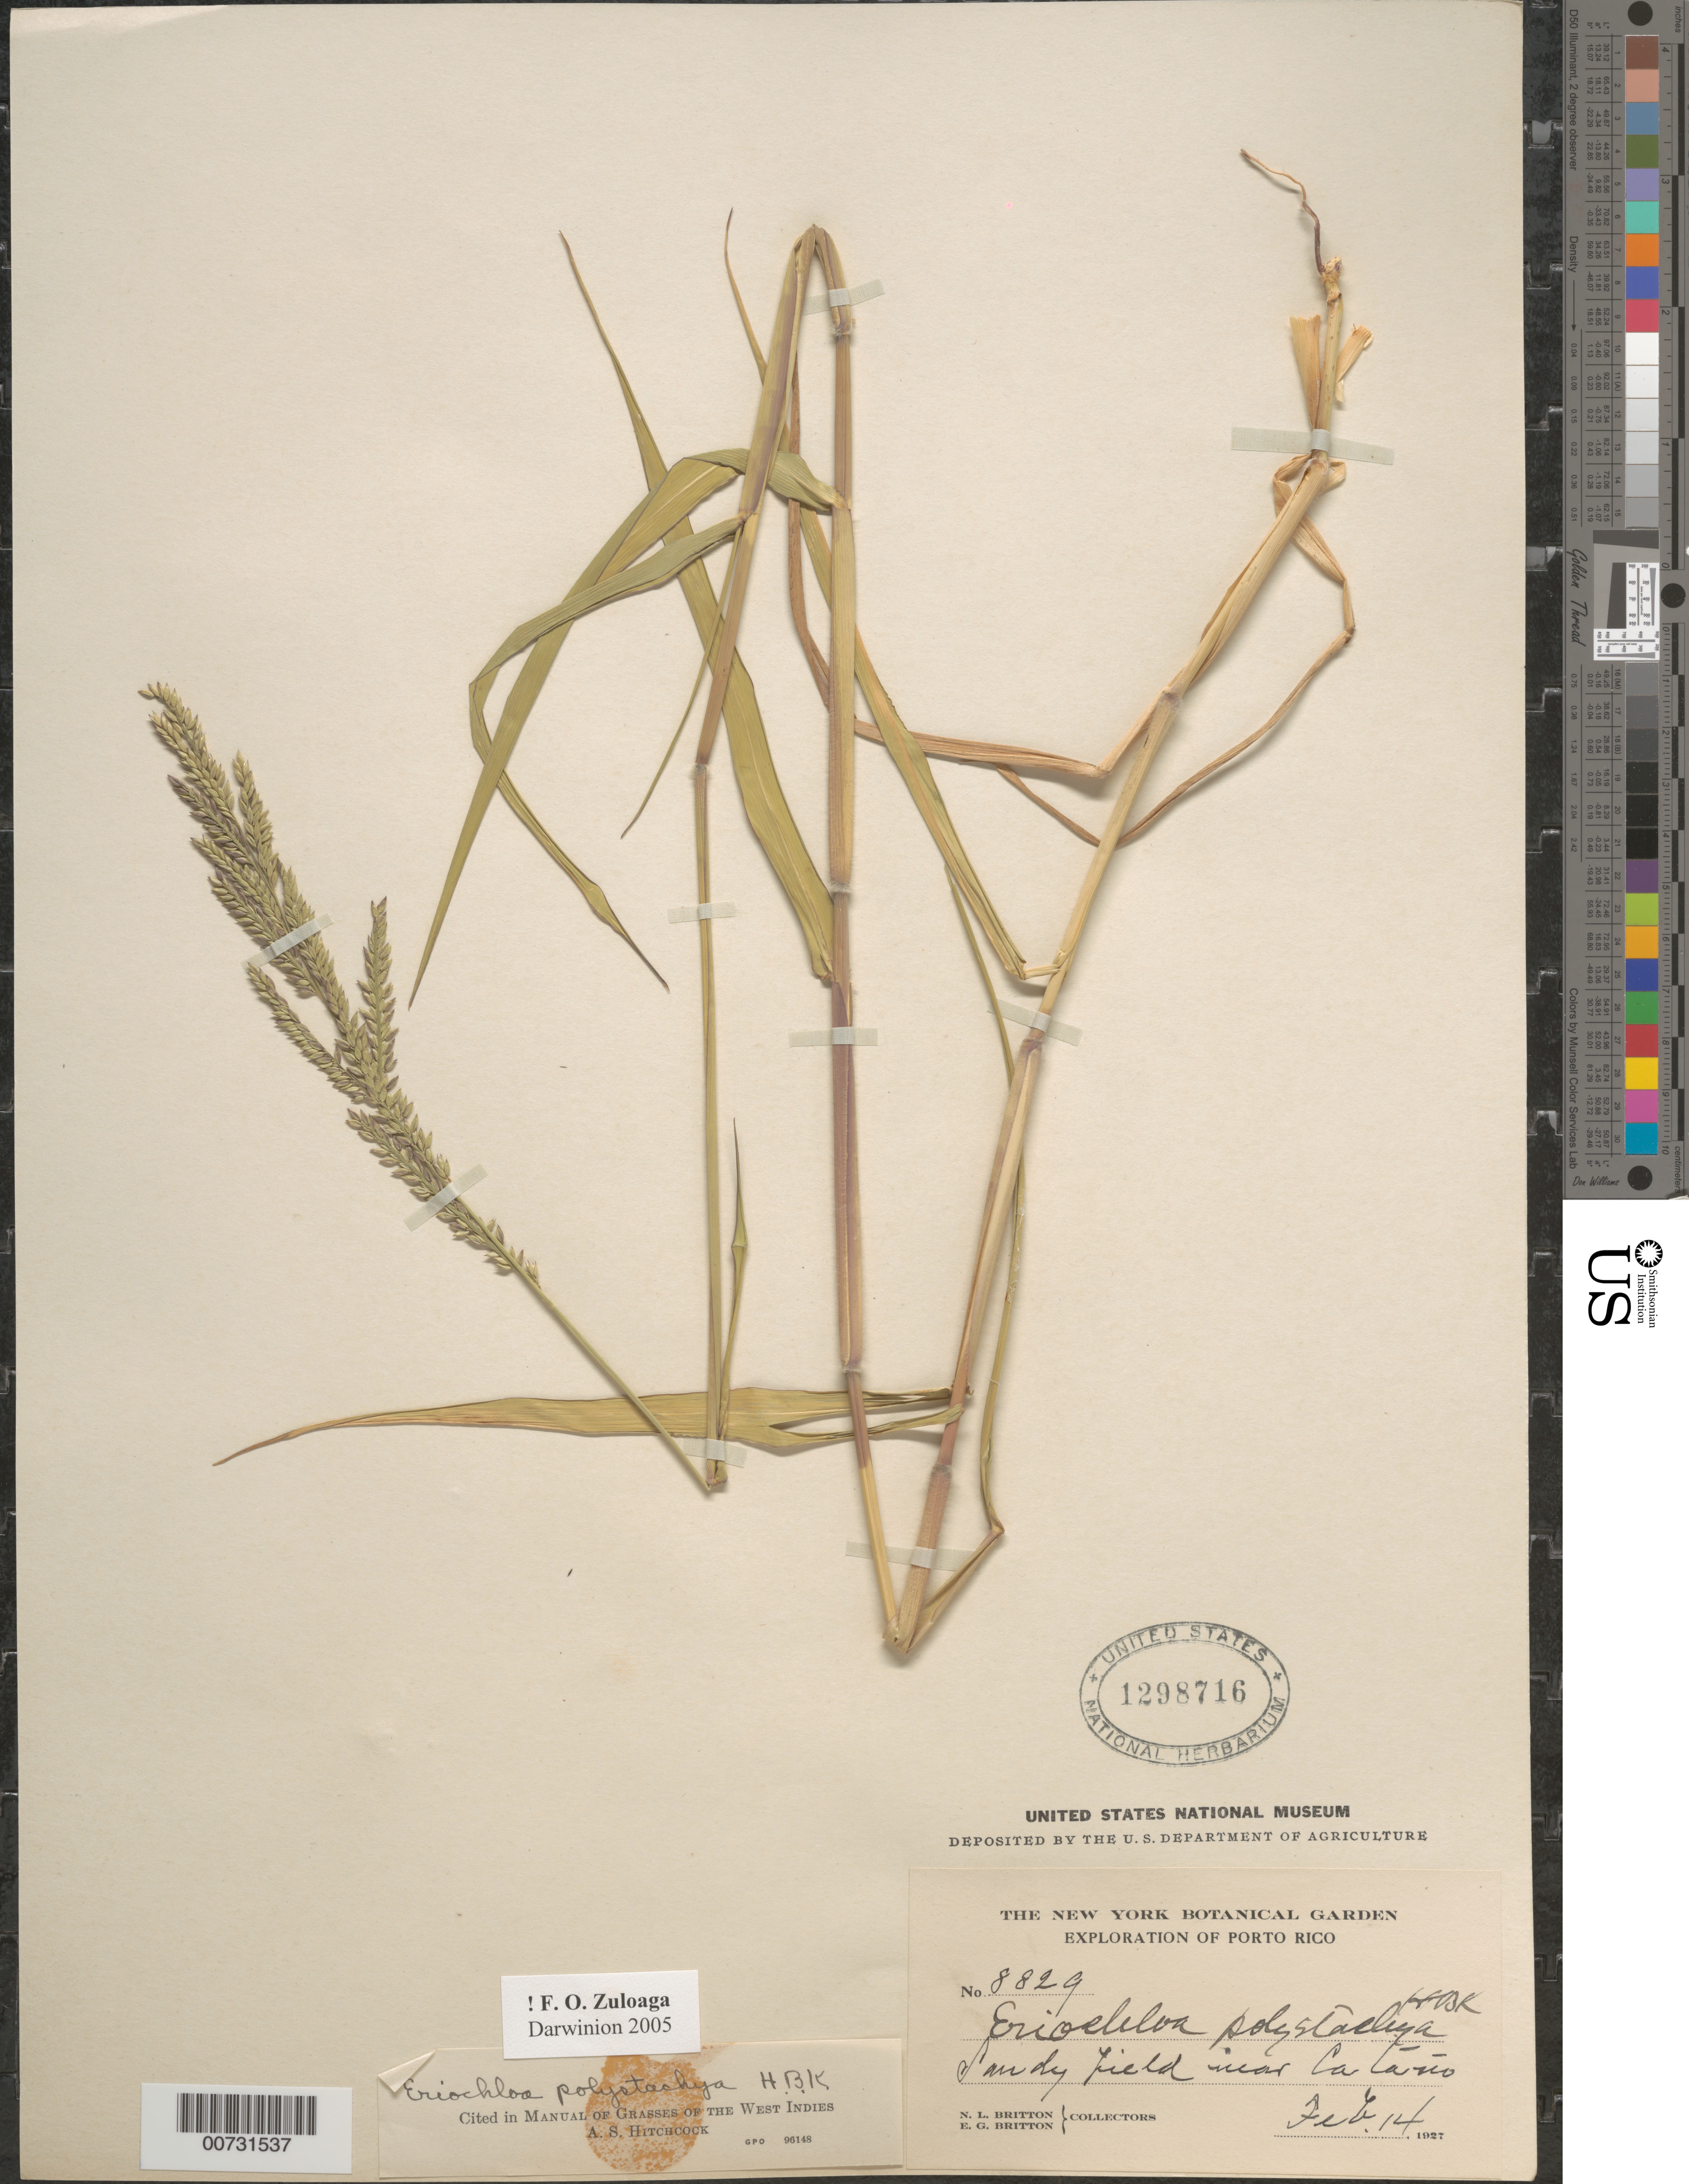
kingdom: Plantae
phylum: Tracheophyta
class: Liliopsida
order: Poales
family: Poaceae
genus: Eriochloa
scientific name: Eriochloa polystachya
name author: Kunth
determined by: Hitchcock, Albert S.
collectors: N. Britton & E. G. Britton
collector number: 8829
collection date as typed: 14 Feb 1927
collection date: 1927-02-14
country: Puerto Rico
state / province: Cataño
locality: Cataño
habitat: Sandy field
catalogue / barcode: US 1298716